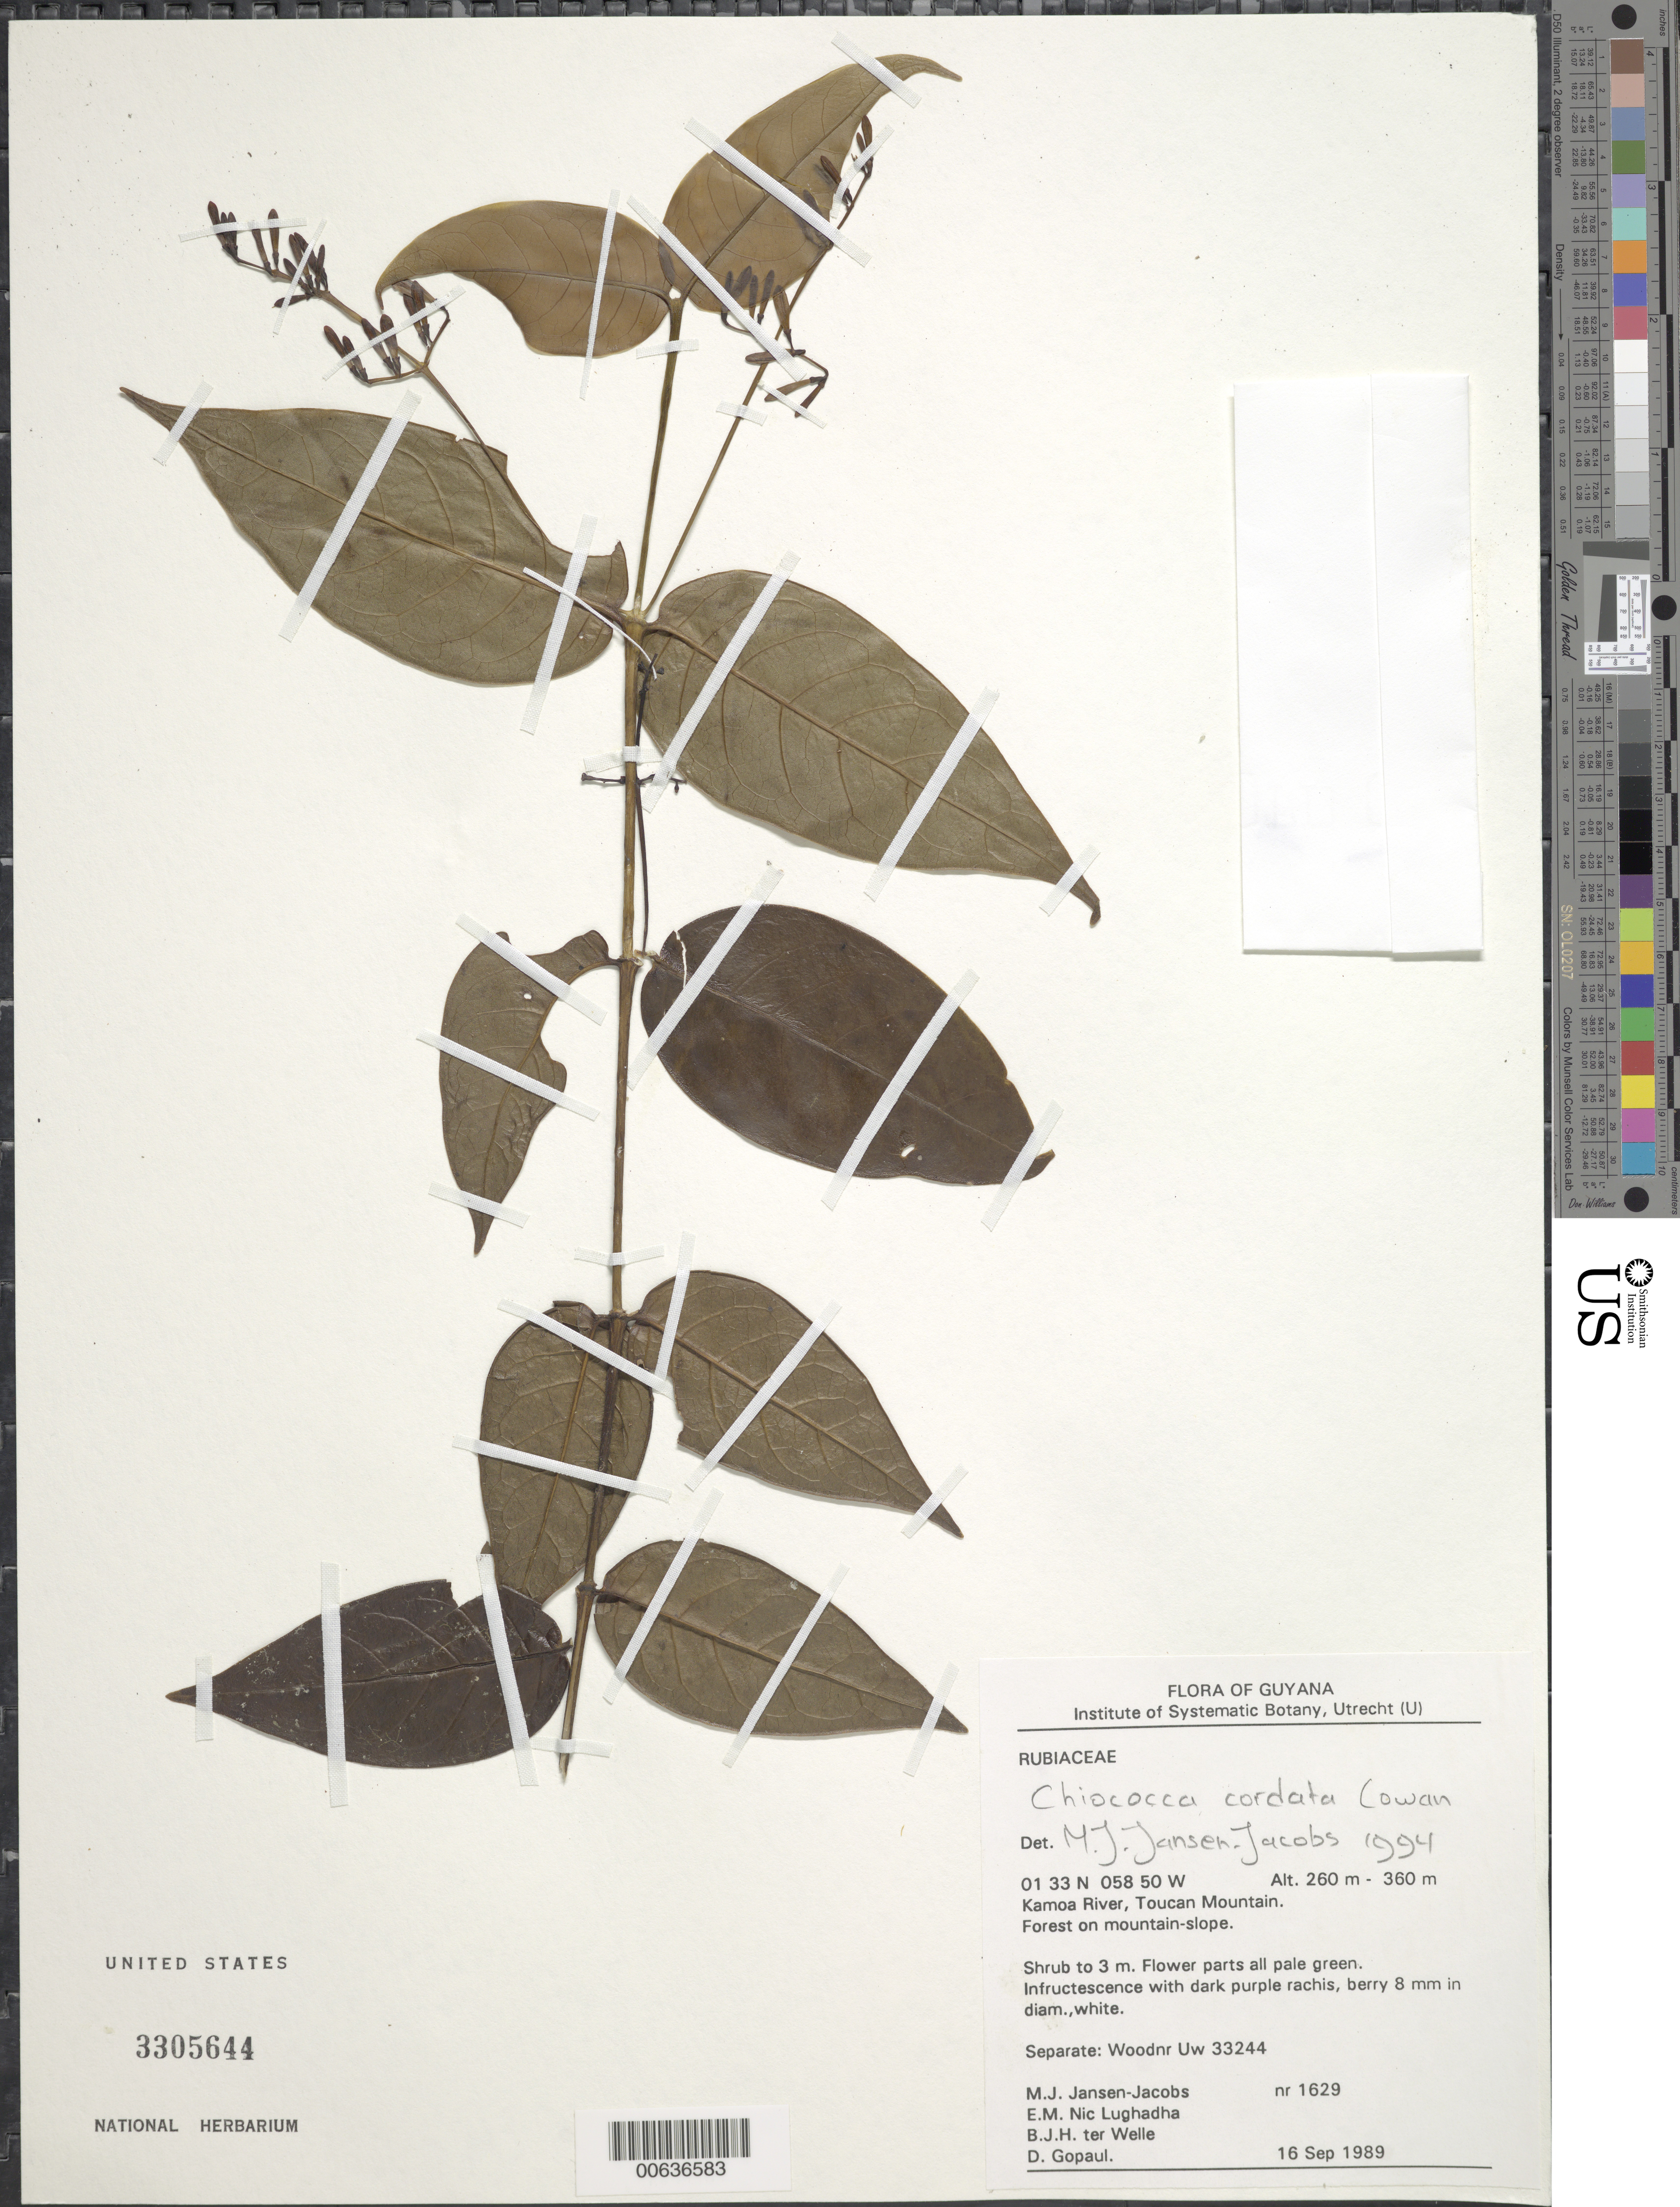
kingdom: Plantae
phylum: Tracheophyta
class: Magnoliopsida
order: Gentianales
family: Rubiaceae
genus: Chiococca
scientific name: Chiococca alba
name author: (L.) Hitchc.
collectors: M. J. Jansen-Jacobs, E. Nic Lughadha, B. Welle & D. Gopaul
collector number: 1629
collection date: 1989-09-16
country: Guyana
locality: Kamoa River, Toucan Mountain.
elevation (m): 260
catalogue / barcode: US 3305644